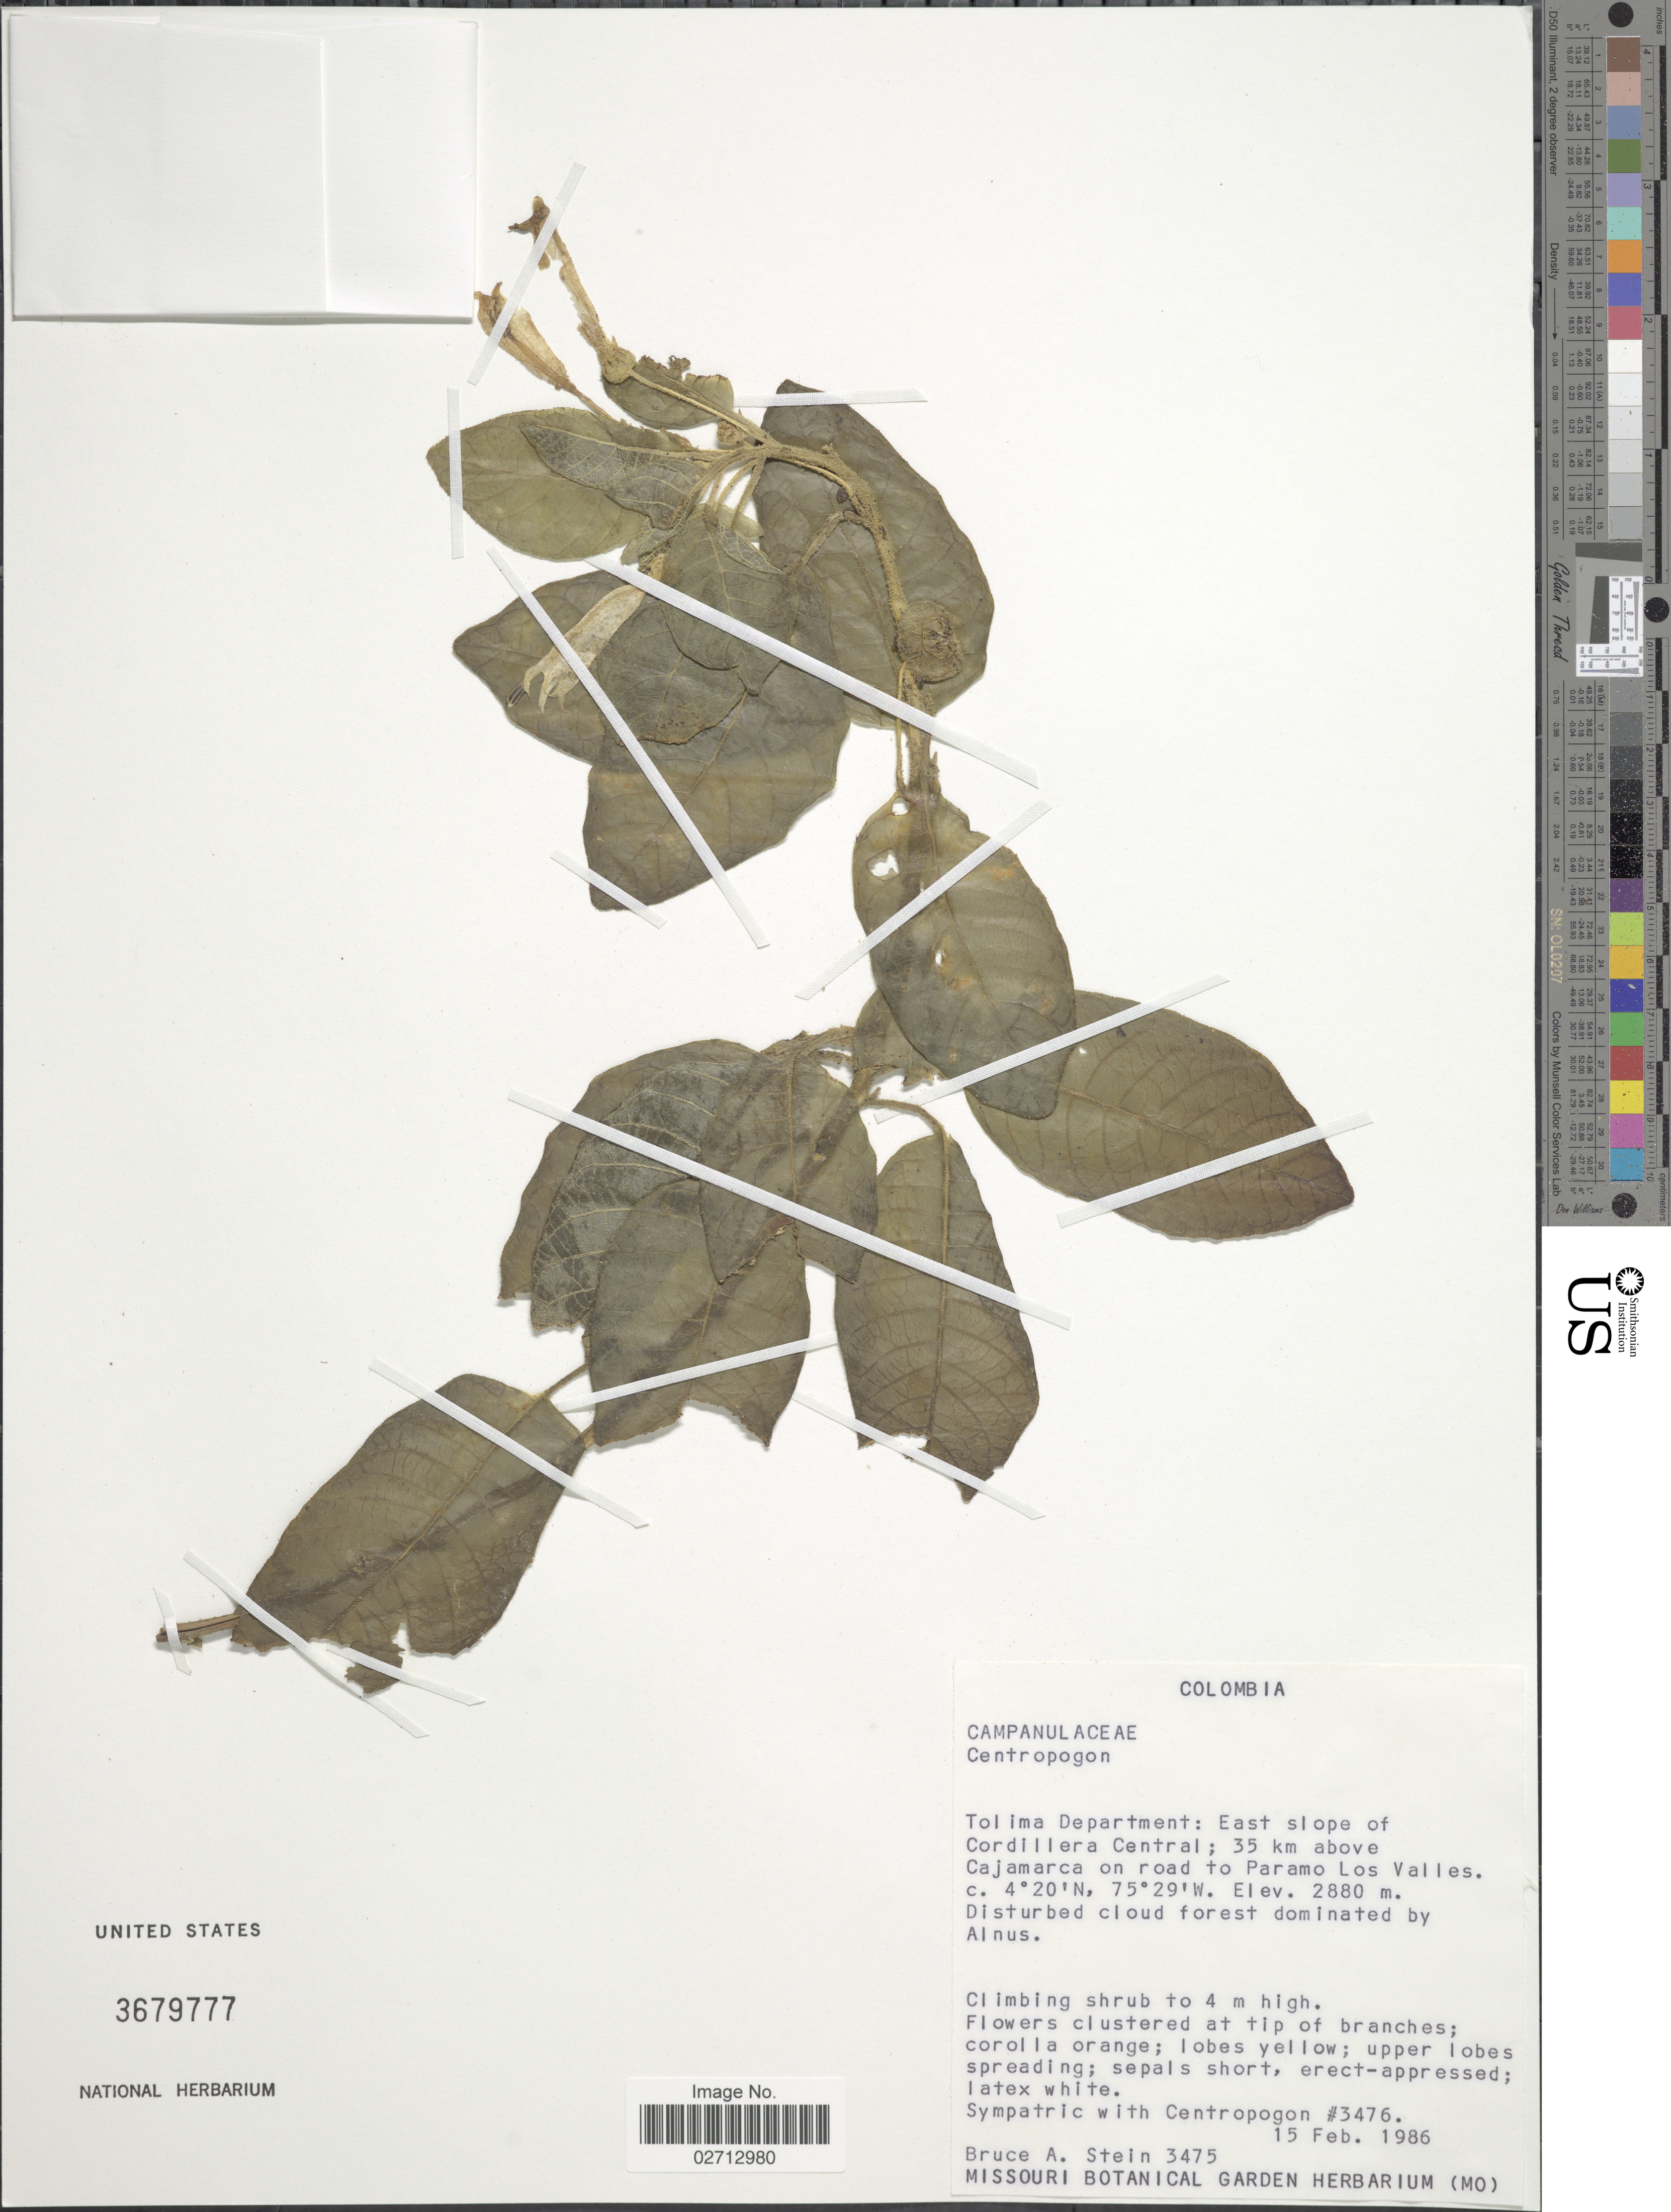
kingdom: Plantae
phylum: Tracheophyta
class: Magnoliopsida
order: Asterales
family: Campanulaceae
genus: Centropogon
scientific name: Centropogon sp.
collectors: B. A. Stein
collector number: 3475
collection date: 1986-02-15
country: Colombia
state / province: Tolima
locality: East slope of Cordillera Central; 35 km above Cajamarca on road to Paramo Los Valles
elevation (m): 2880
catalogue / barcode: US 3679777